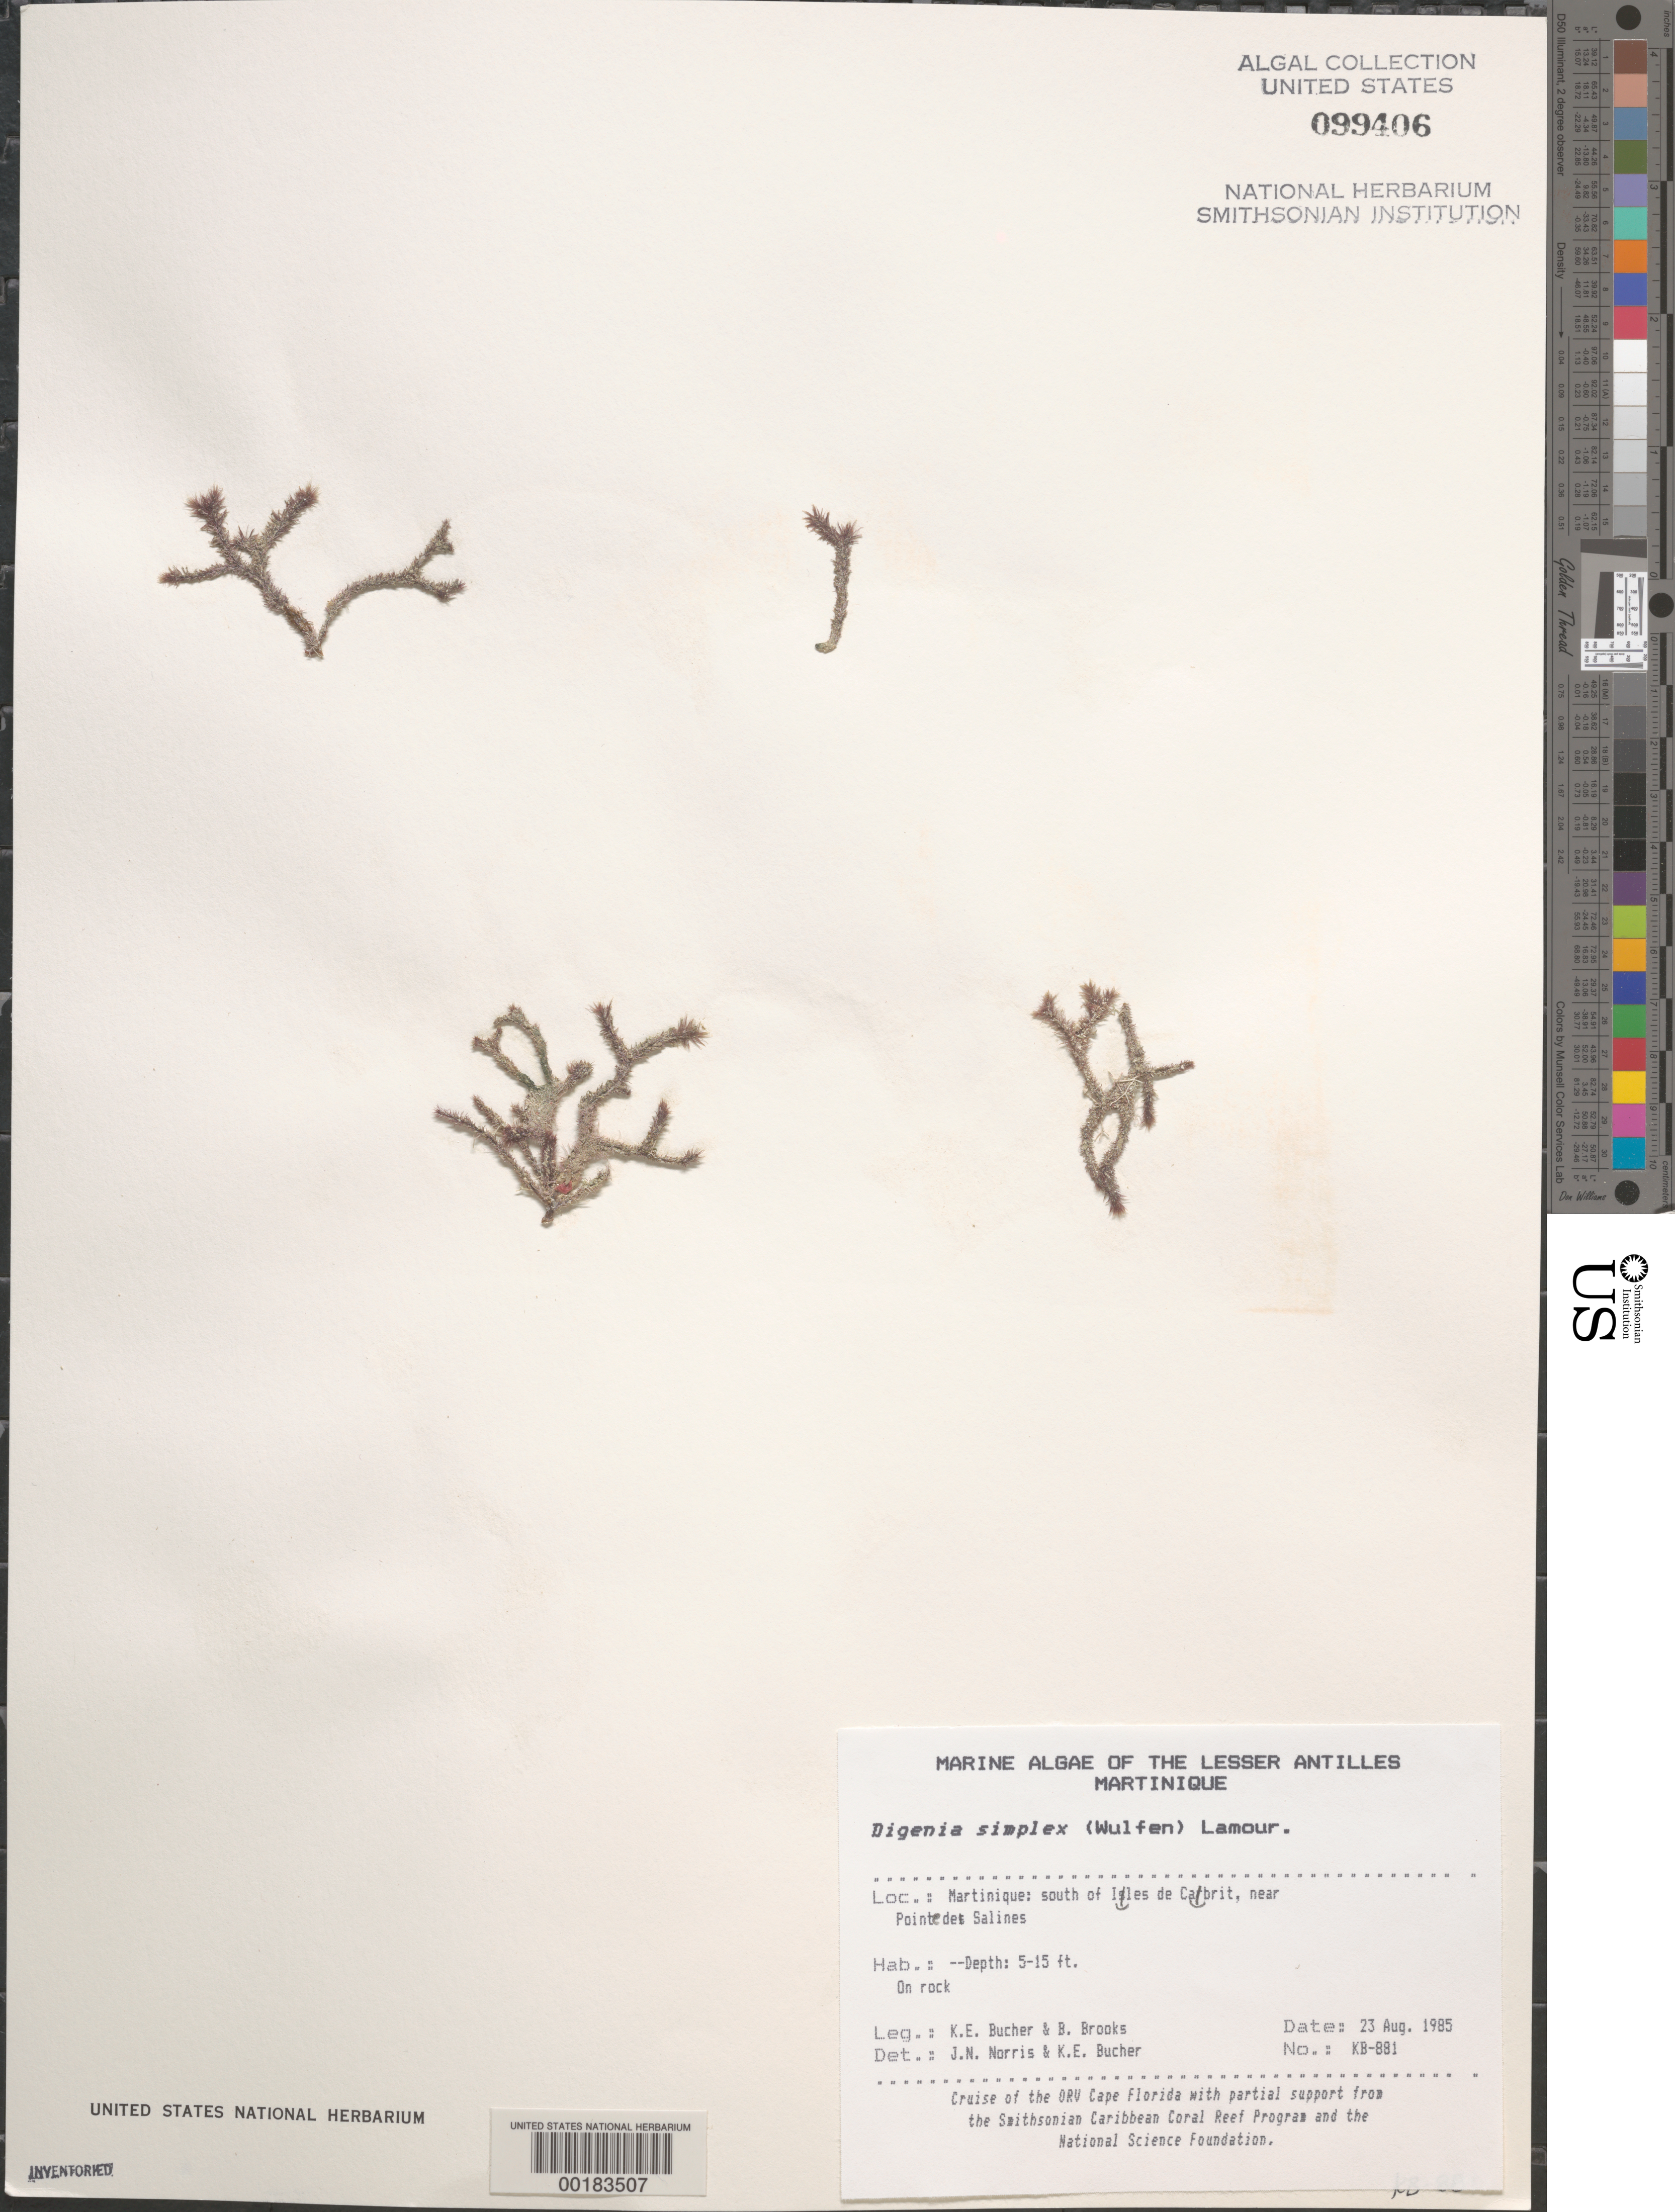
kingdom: Plantae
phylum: Rhodophyta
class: Florideophyceae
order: Ceramiales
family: Rhodomelaceae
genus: Digenea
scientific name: Digenea simplex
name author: (Wulfen) C. Agardh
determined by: Norris, J. N.; Bucher, K. E.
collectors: K. E. Bucher & B. Brooks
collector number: Kb-881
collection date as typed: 23 Aug 1985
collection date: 1985-08-23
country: Martinique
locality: South of Iles de Cabrit, near Pointe de Salines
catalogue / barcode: US 99406